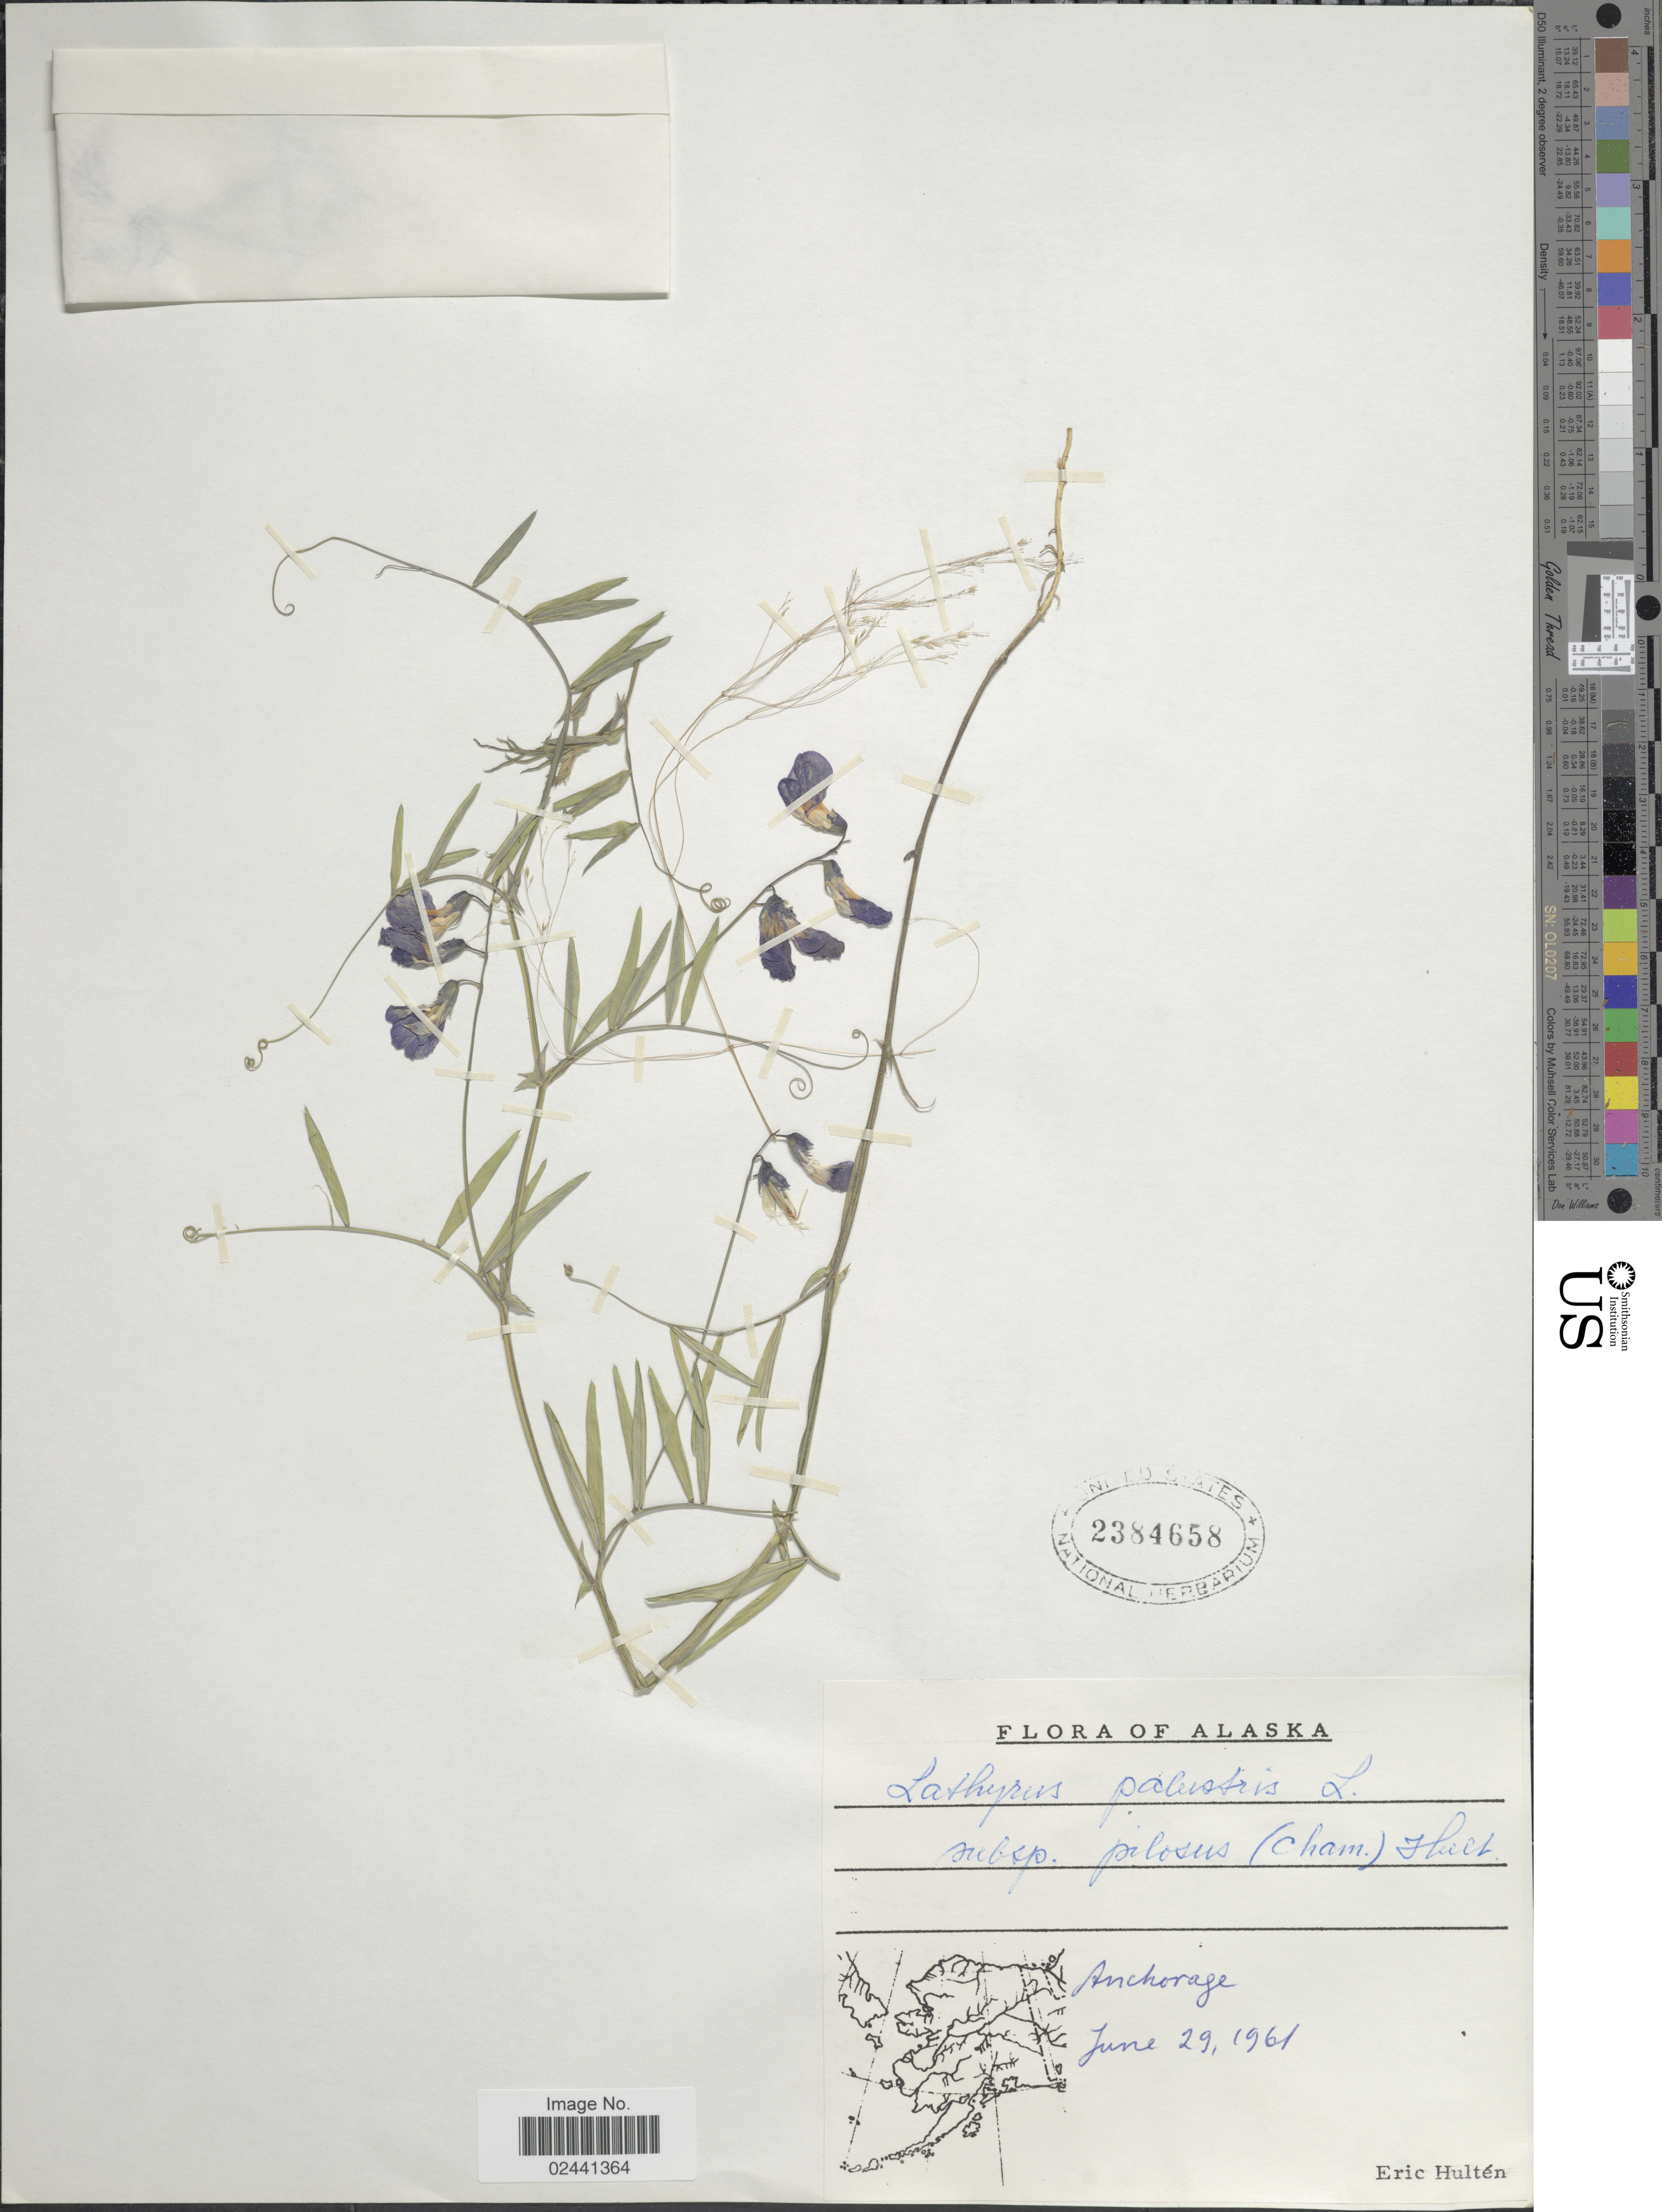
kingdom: Plantae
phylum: Tracheophyta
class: Magnoliopsida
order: Fabales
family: Fabaceae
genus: Lathyrus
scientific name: Lathyrus palustris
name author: L.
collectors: E. G. Hultén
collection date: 1961-06-29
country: United States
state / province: Alaska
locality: Anchorage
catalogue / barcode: US 2384658